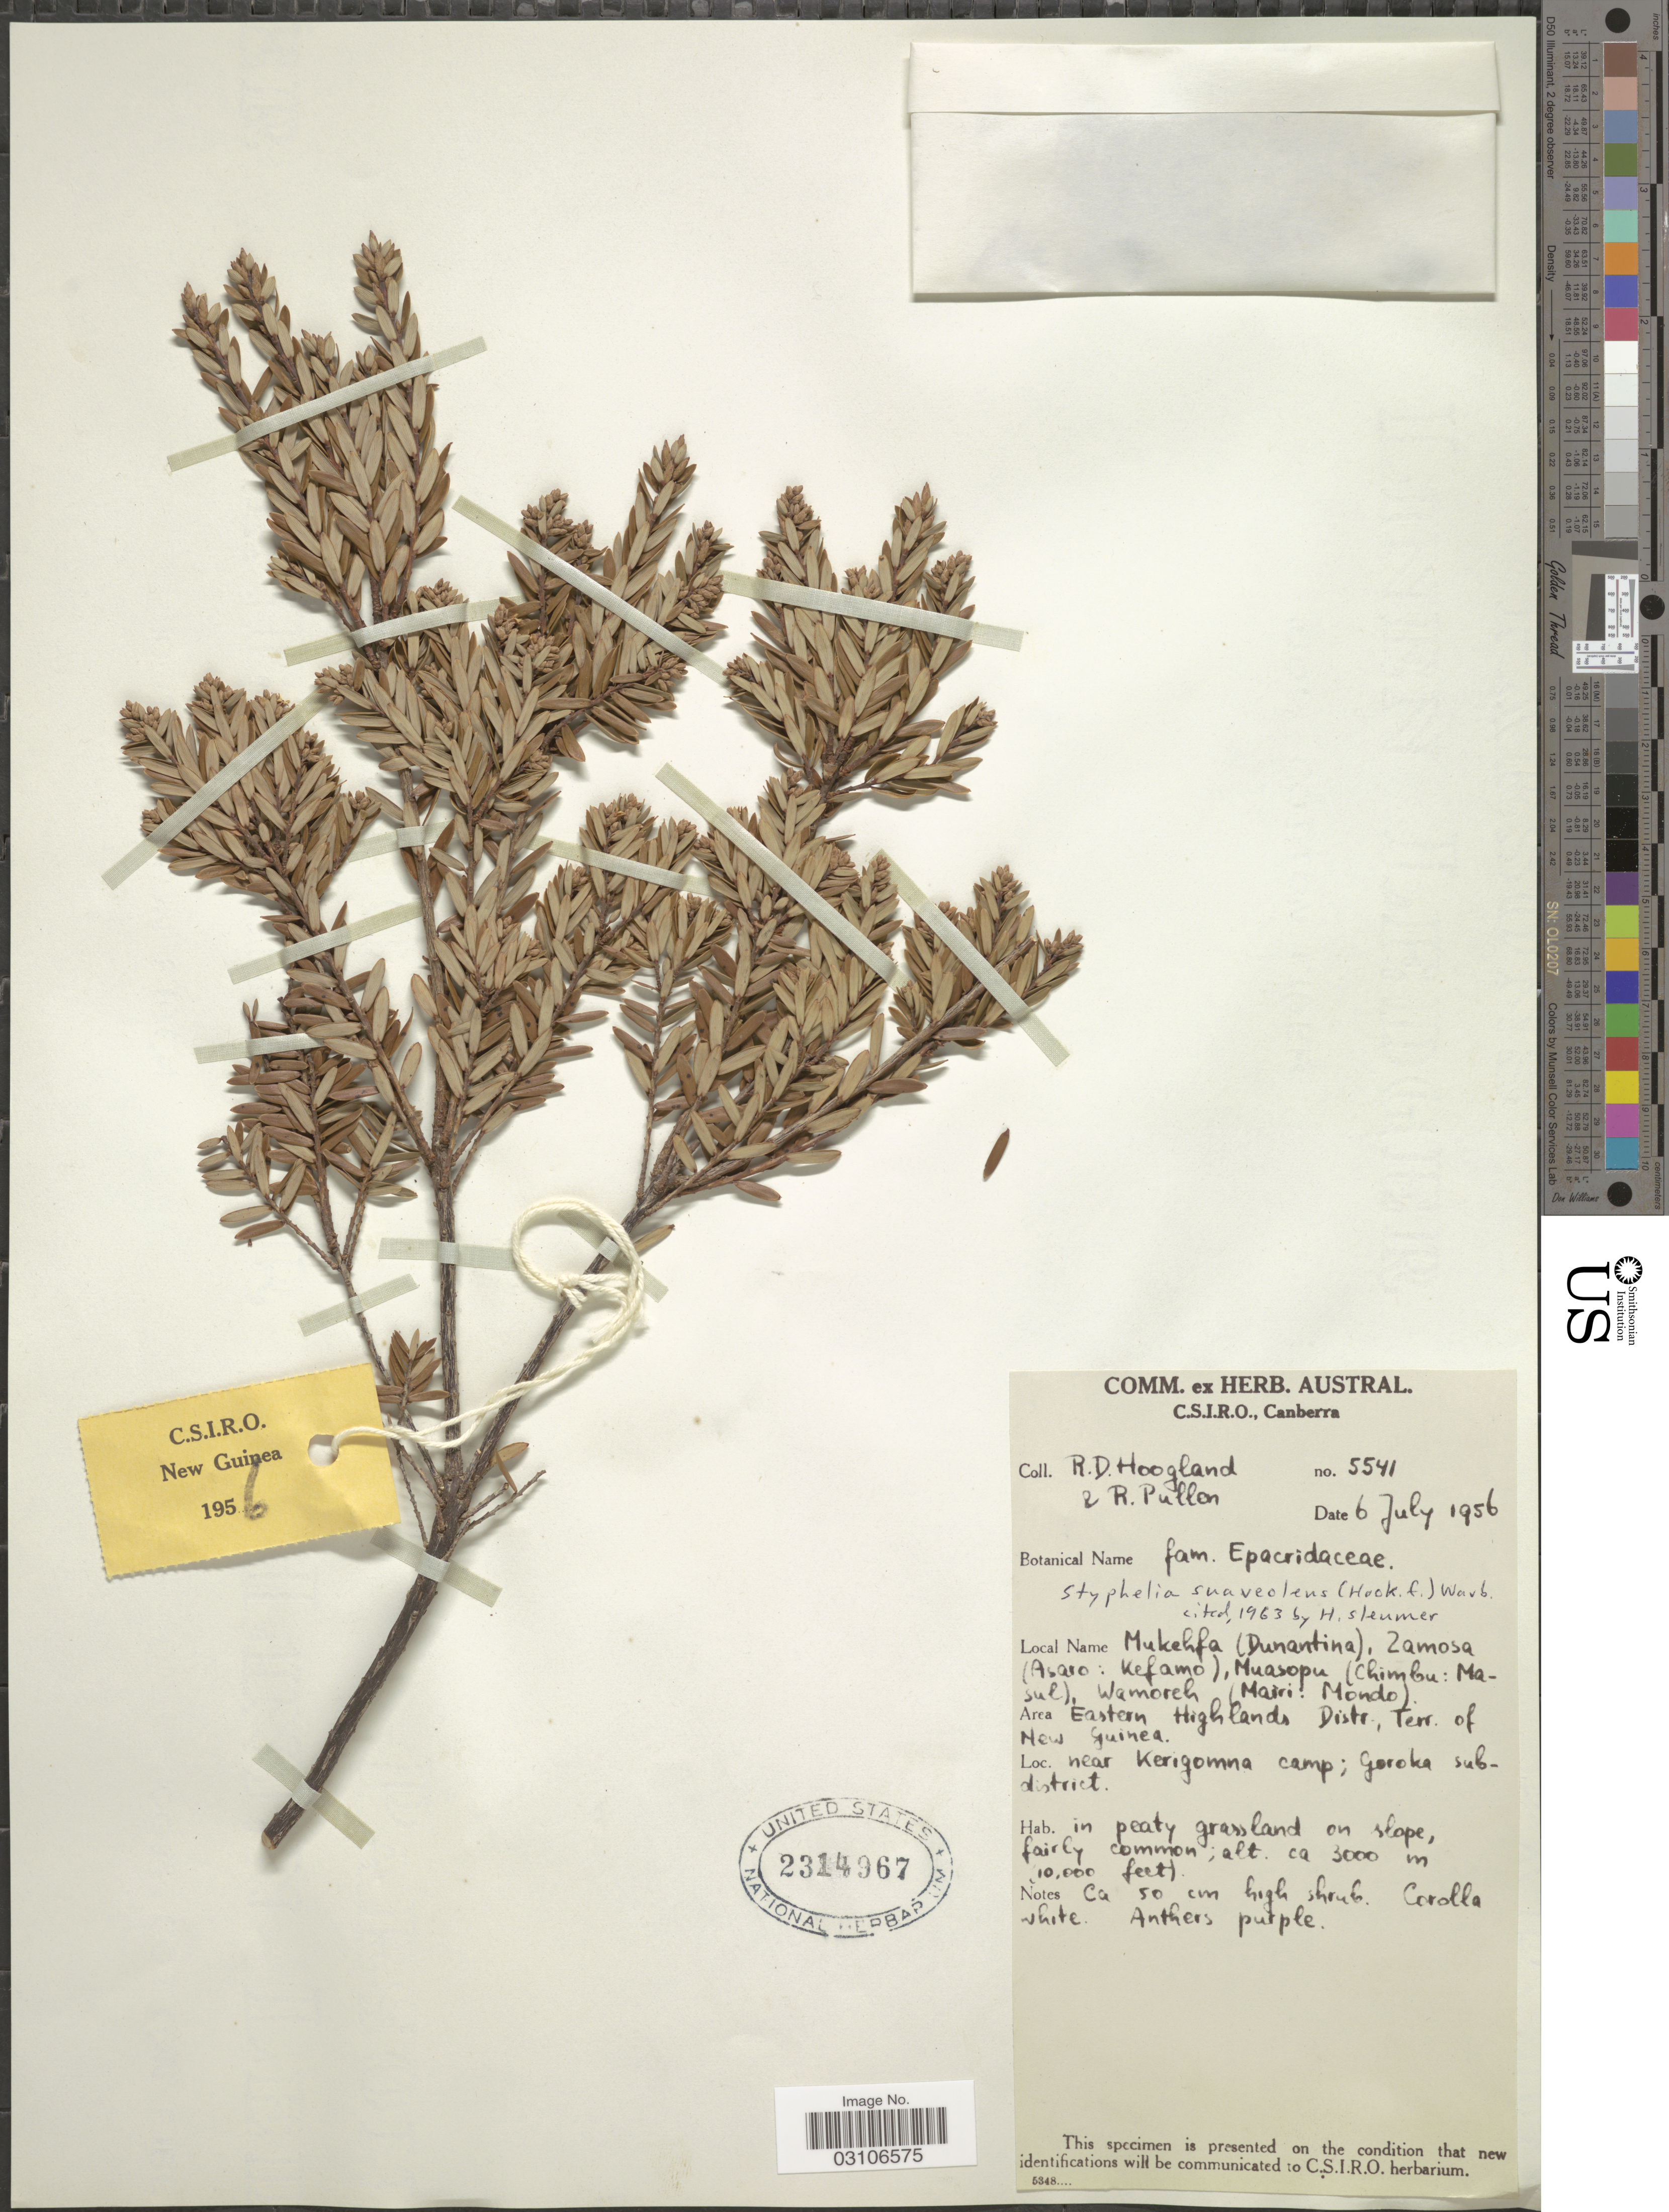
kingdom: Plantae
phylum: Tracheophyta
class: Magnoliopsida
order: Ericales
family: Ericaceae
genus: Styphelia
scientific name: Styphelia suaveolens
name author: (Hook. f.) Warb. ex P. Sarasin & Sarasin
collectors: R. D. Hoogland & R. Pullen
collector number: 5541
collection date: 1956-07-06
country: Papua New Guinea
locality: Area Eastern Highlands Distr., Terr. of New Guinea. Near Kerigomna camp; Goroka subdistrict.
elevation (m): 3000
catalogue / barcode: US 2314967